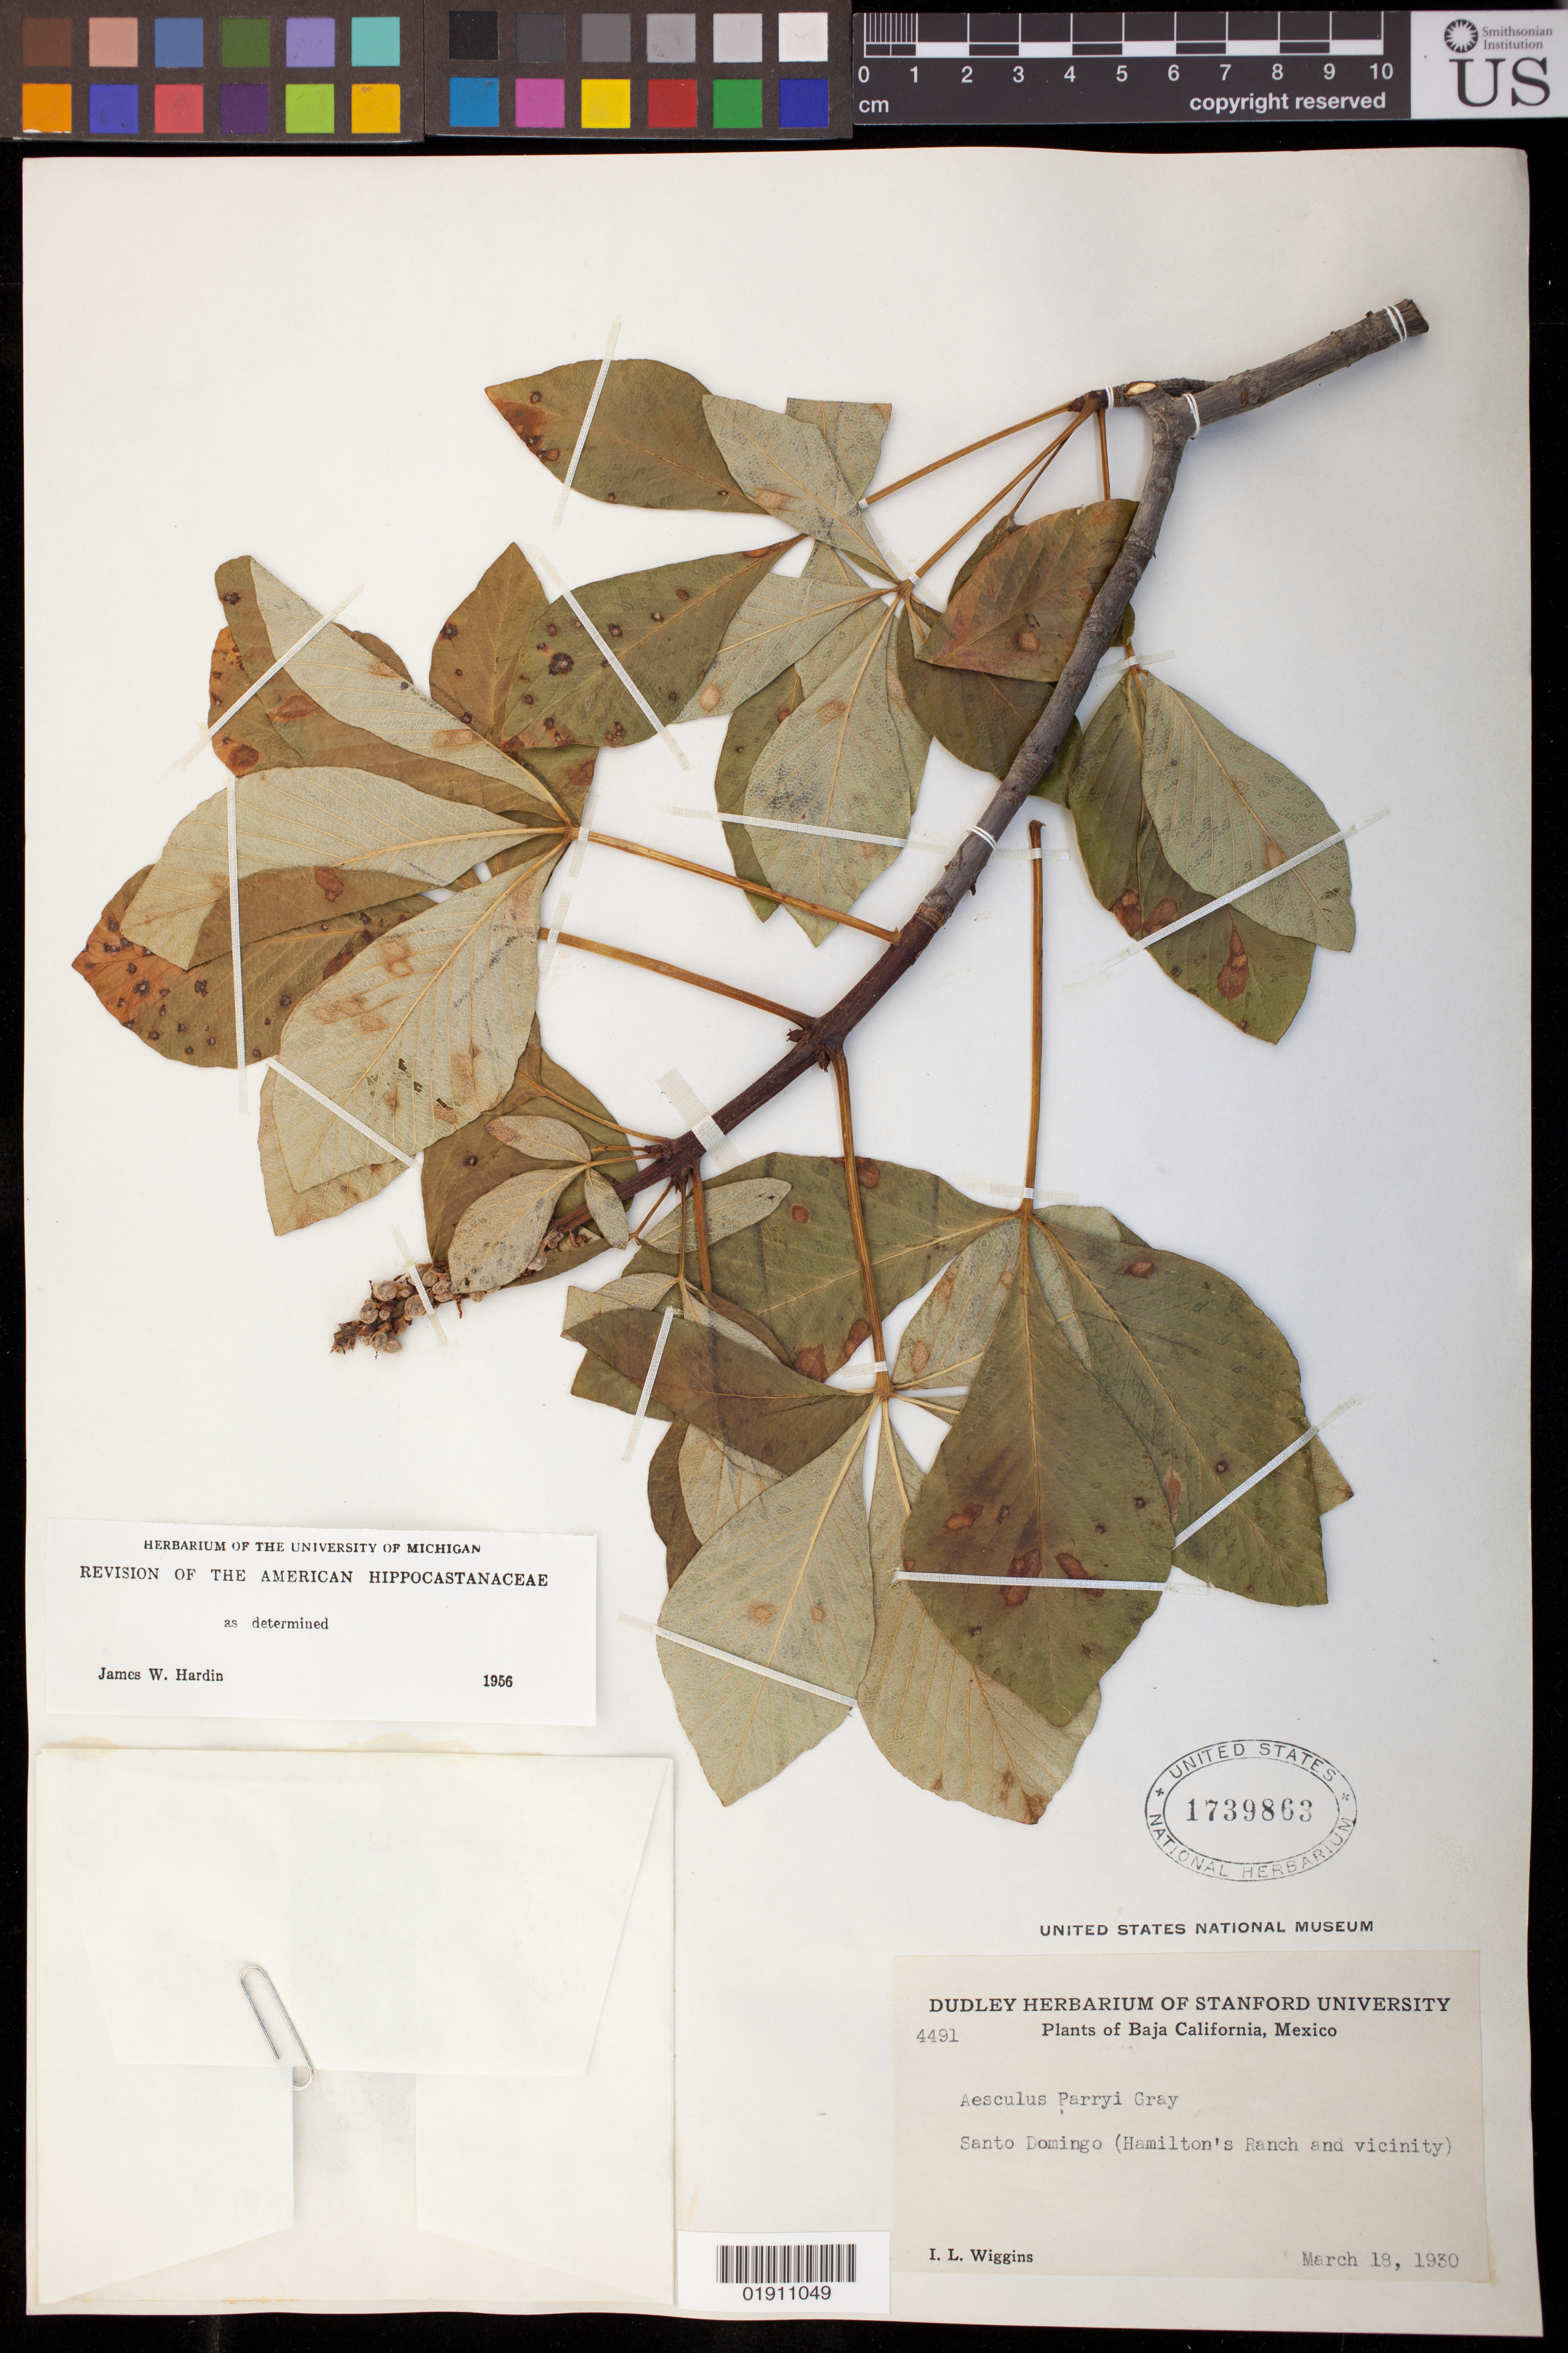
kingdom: Plantae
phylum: Tracheophyta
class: Magnoliopsida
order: Sapindales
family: Sapindaceae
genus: Aesculus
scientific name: Aesculus parryi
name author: A. Gray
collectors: I. L. Wiggins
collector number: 4491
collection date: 1930-03-18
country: Mexico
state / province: Baja California Sur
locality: Santo Domingo (Hamilton's Ranch and vicinity)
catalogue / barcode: US 1739863